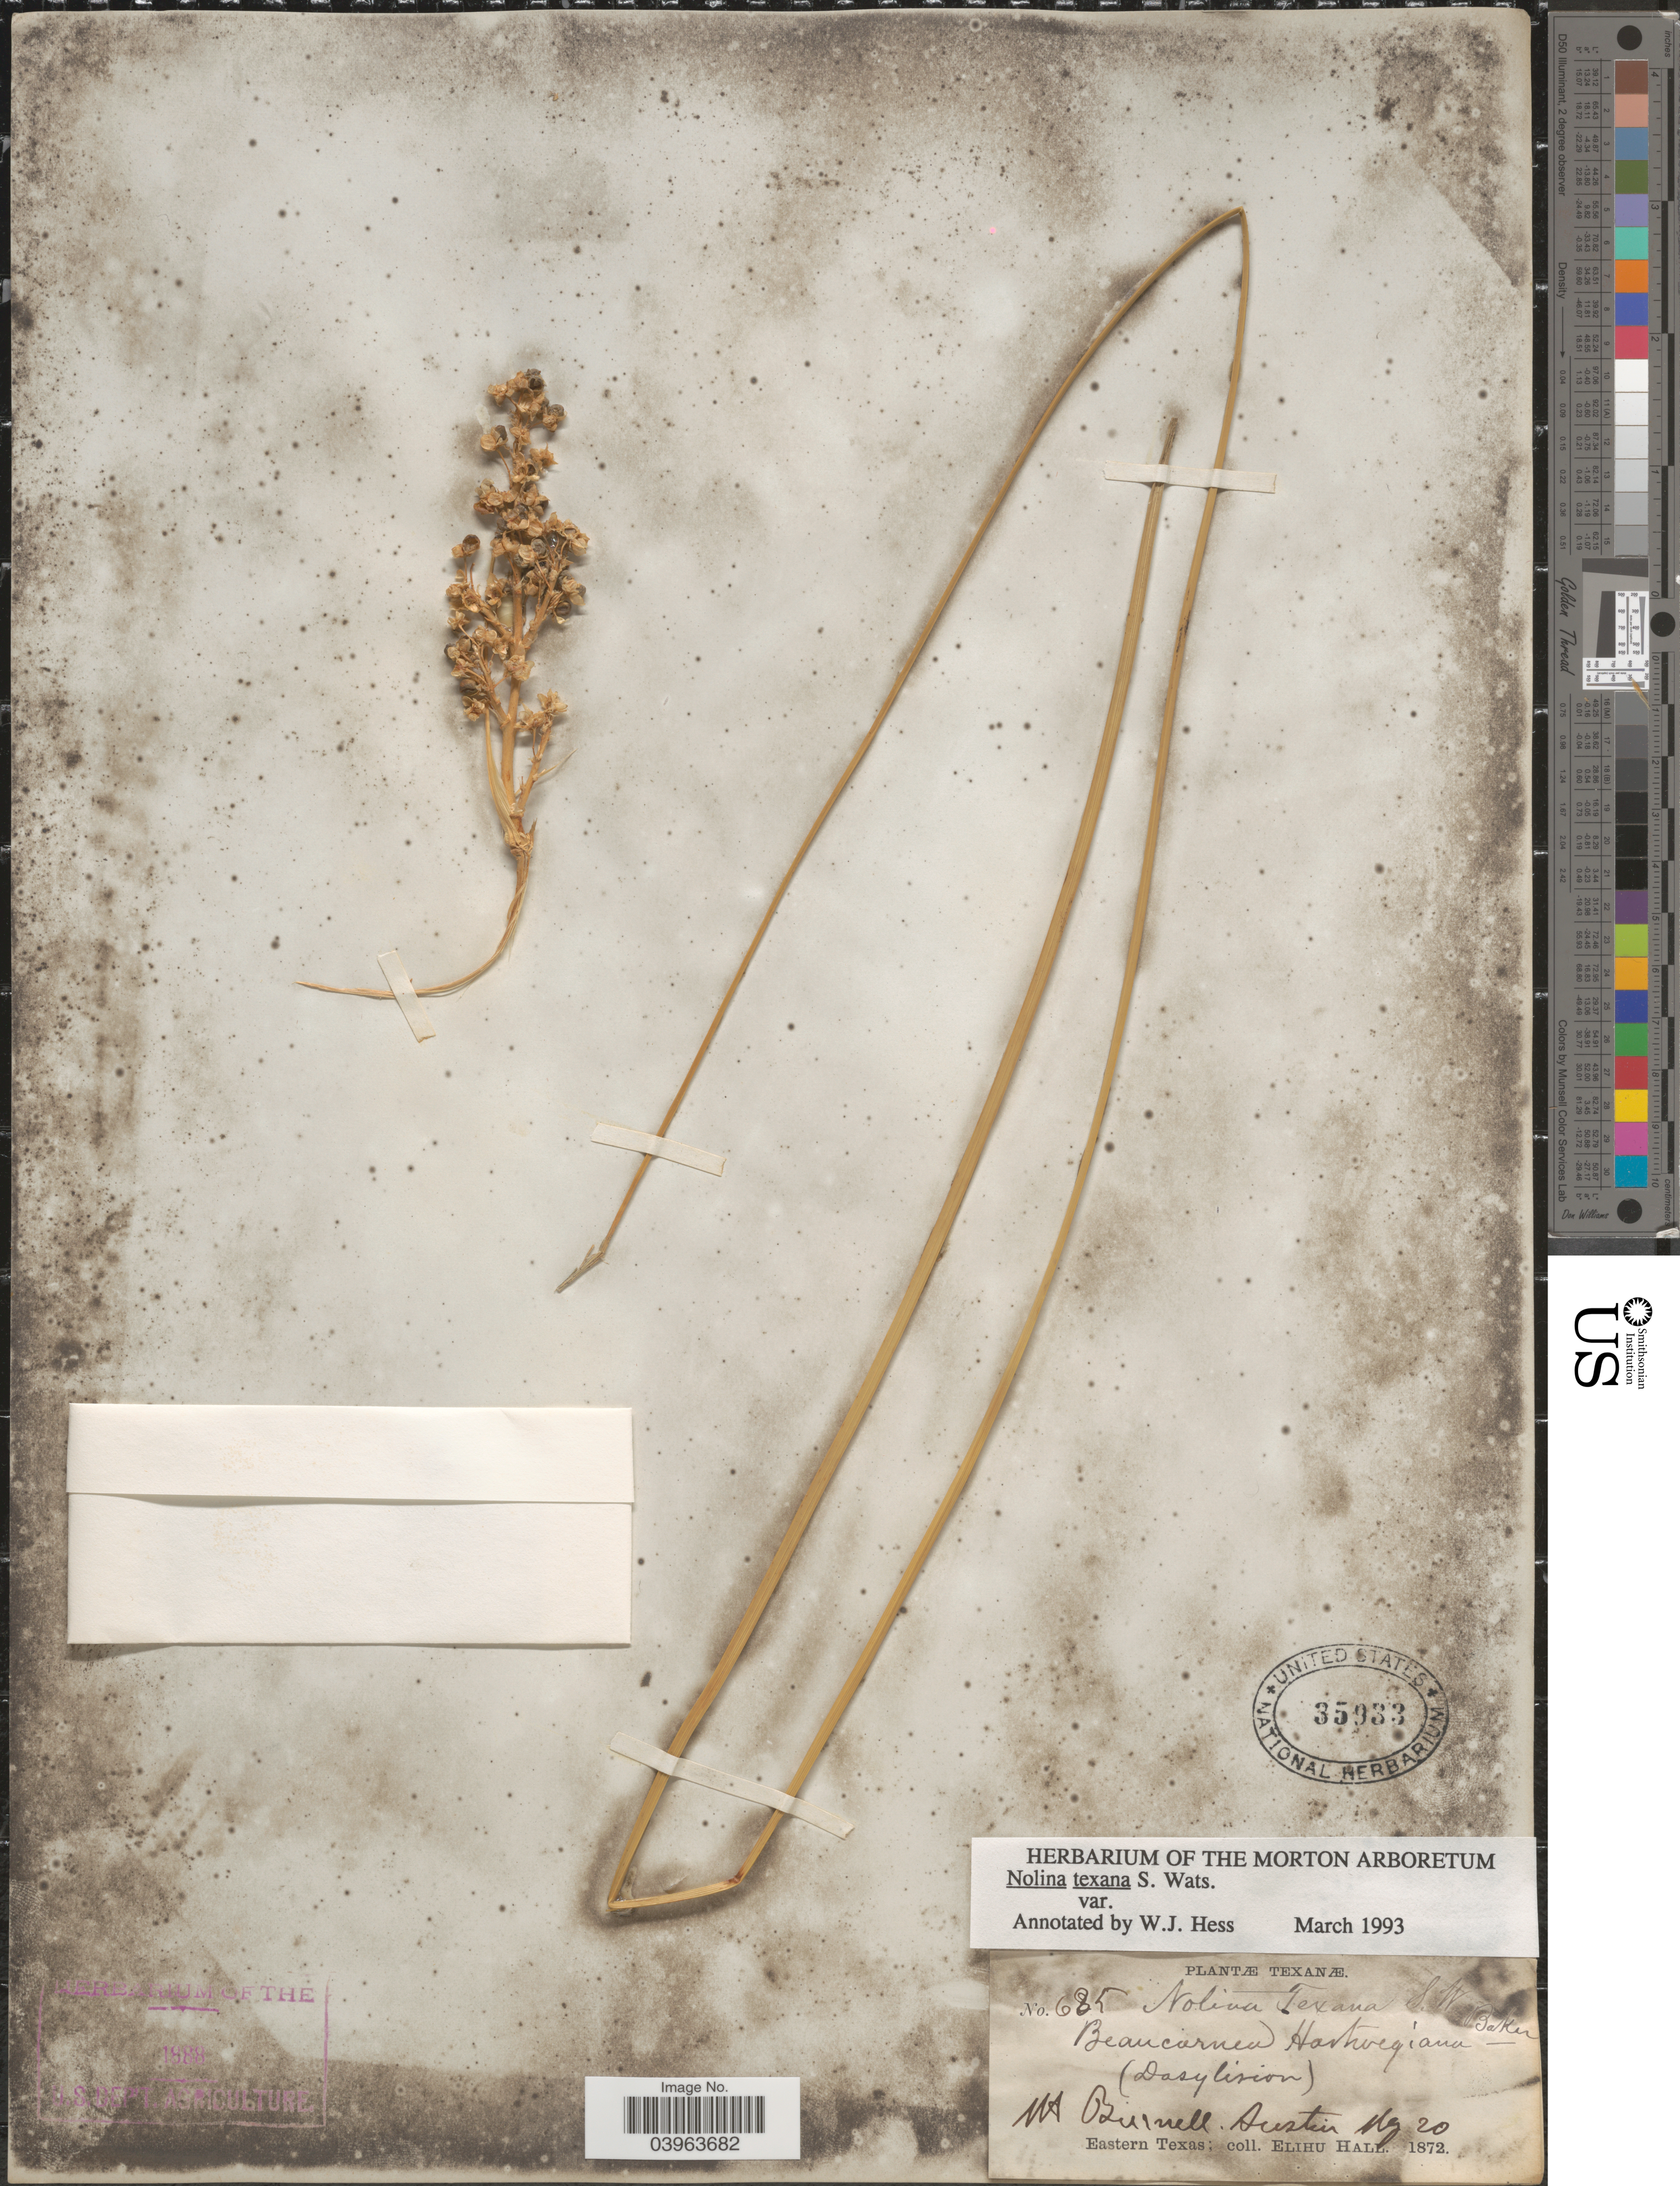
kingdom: Plantae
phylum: Tracheophyta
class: Liliopsida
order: Asparagales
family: Asparagaceae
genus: Nolina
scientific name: Nolina texana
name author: S. Watson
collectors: E. Hall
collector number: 625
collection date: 1872-05-20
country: United States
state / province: Texas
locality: Mt. Brinell, Austin. Eastern Texas.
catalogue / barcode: US 35933